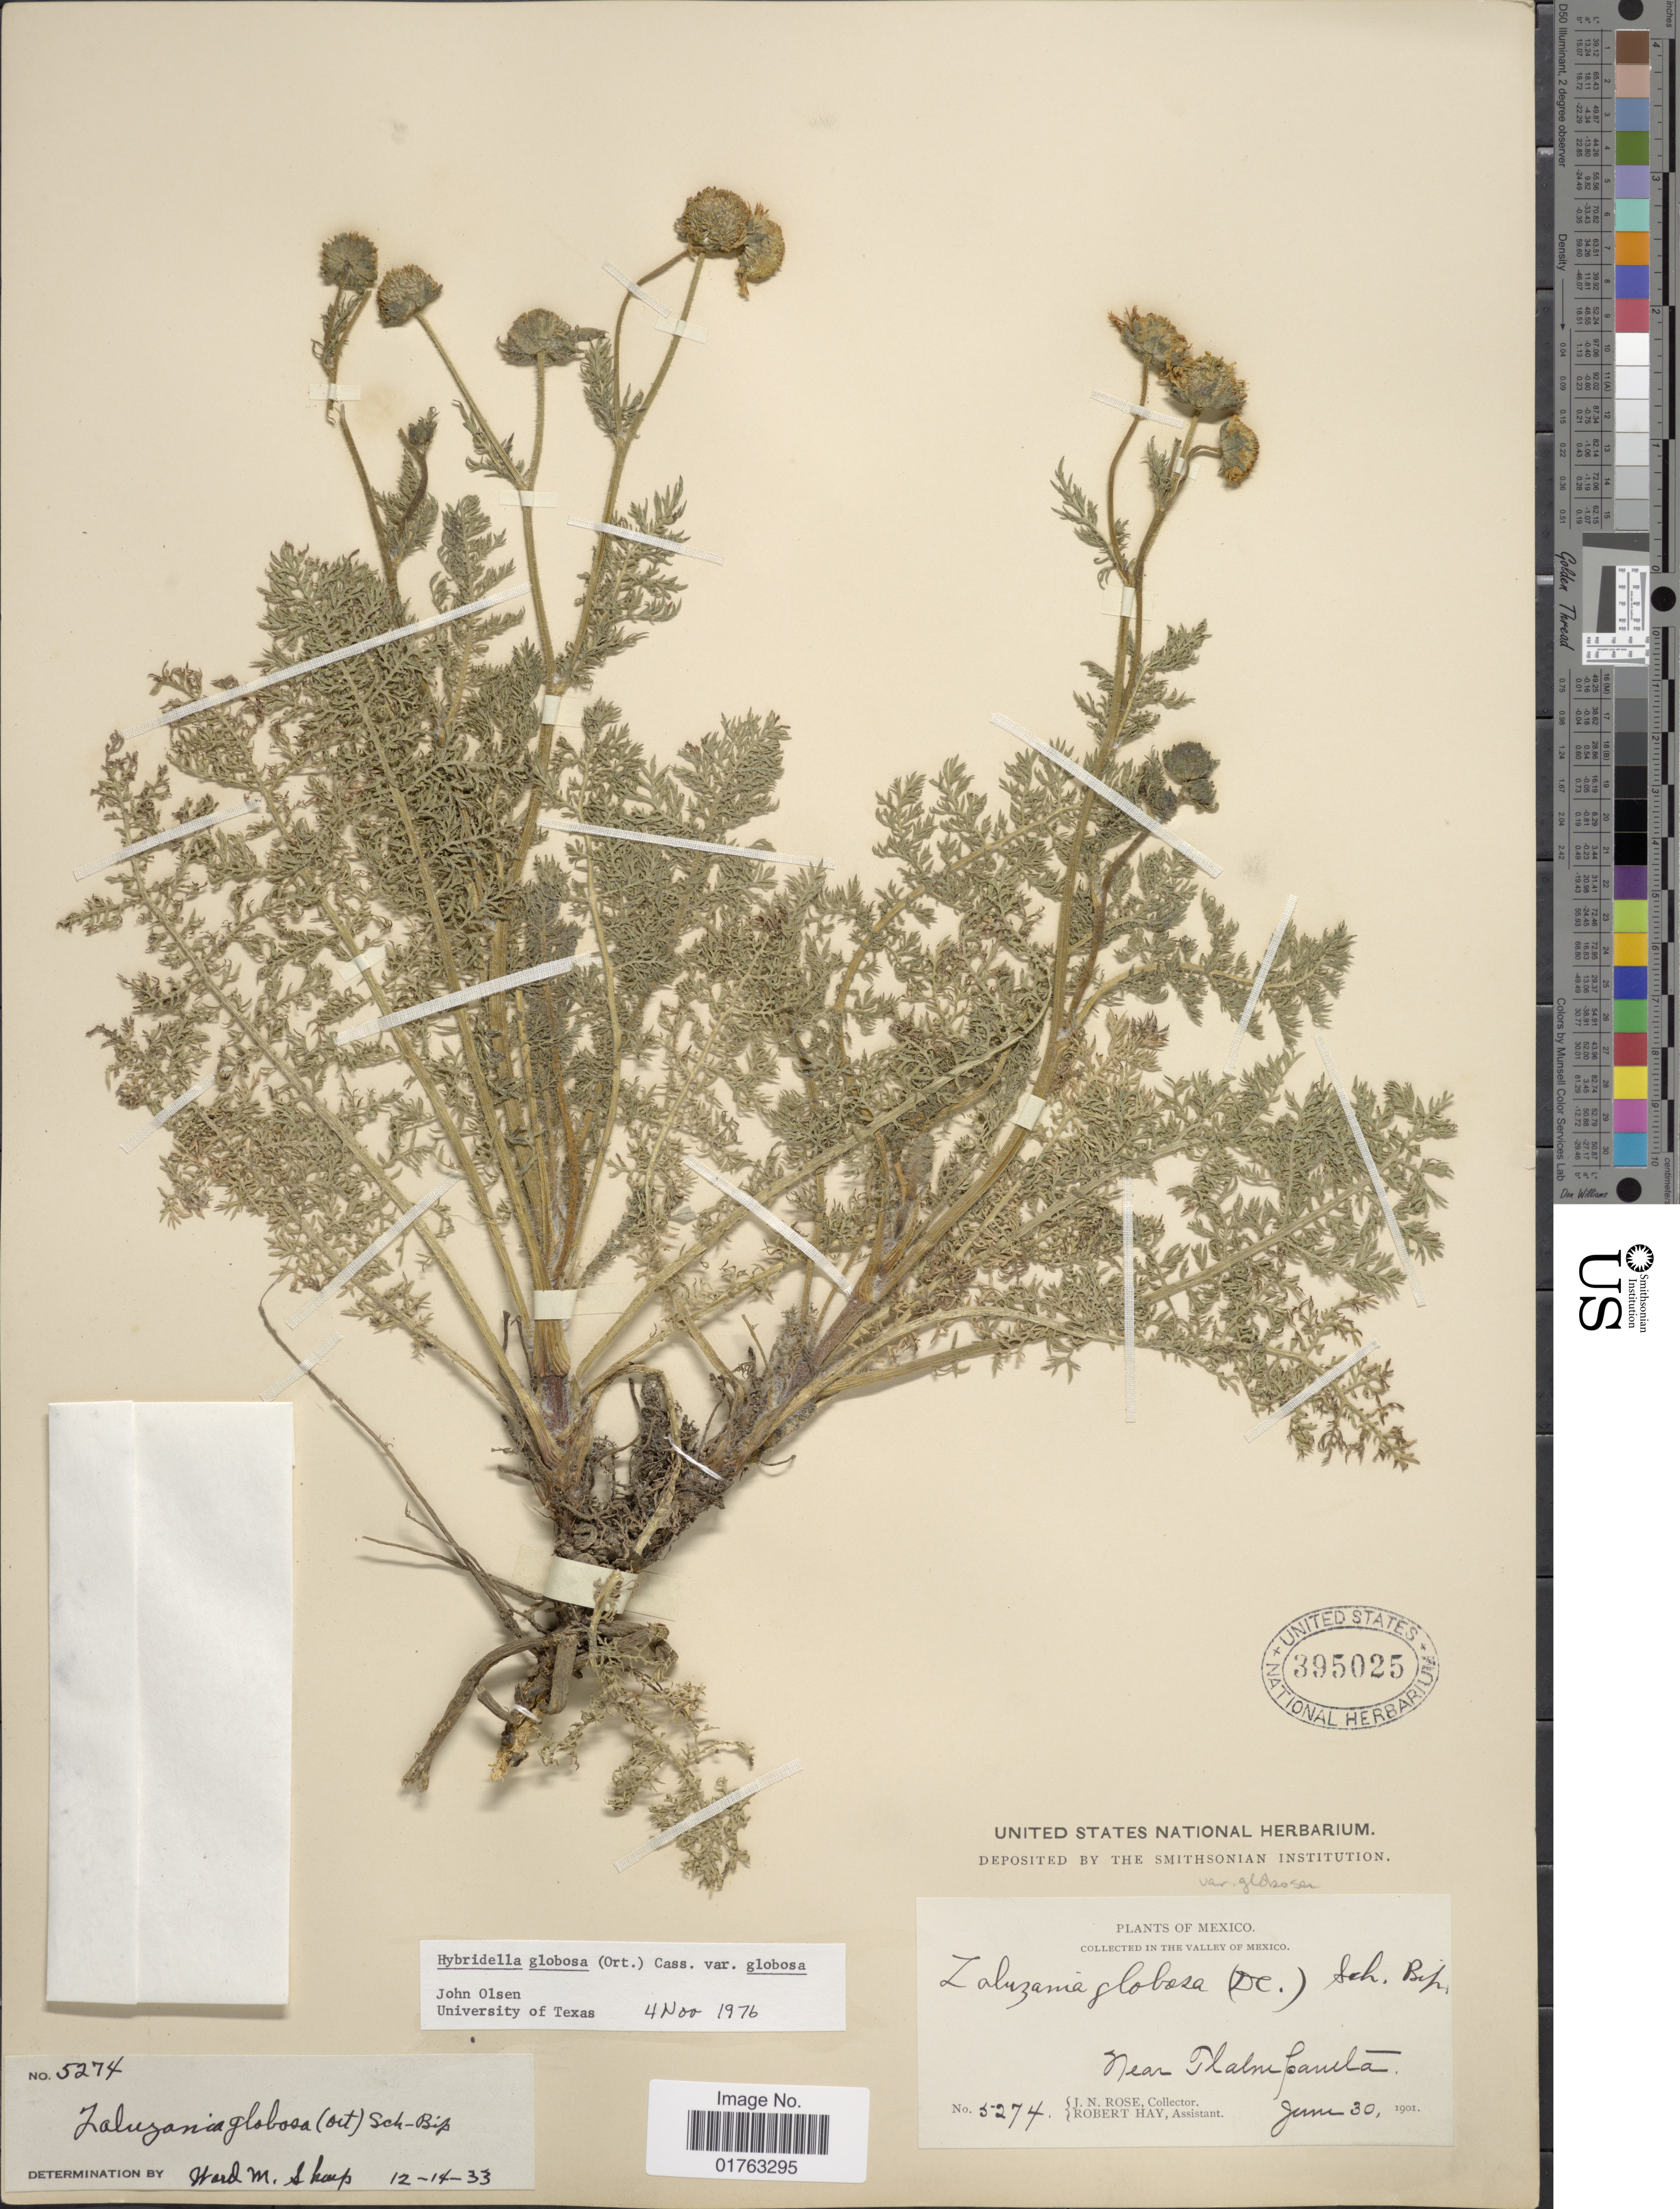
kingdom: Plantae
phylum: Tracheophyta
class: Magnoliopsida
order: Asterales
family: Asteraceae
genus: Hybridella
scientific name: Hybridella globosa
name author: (Ort.) Cass.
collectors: J. N. Rose & R. Hay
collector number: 5374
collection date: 1901-06-30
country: Mexico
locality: Valley of Mexico. near Tlalmpameta. [interpreted]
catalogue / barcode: US 395025